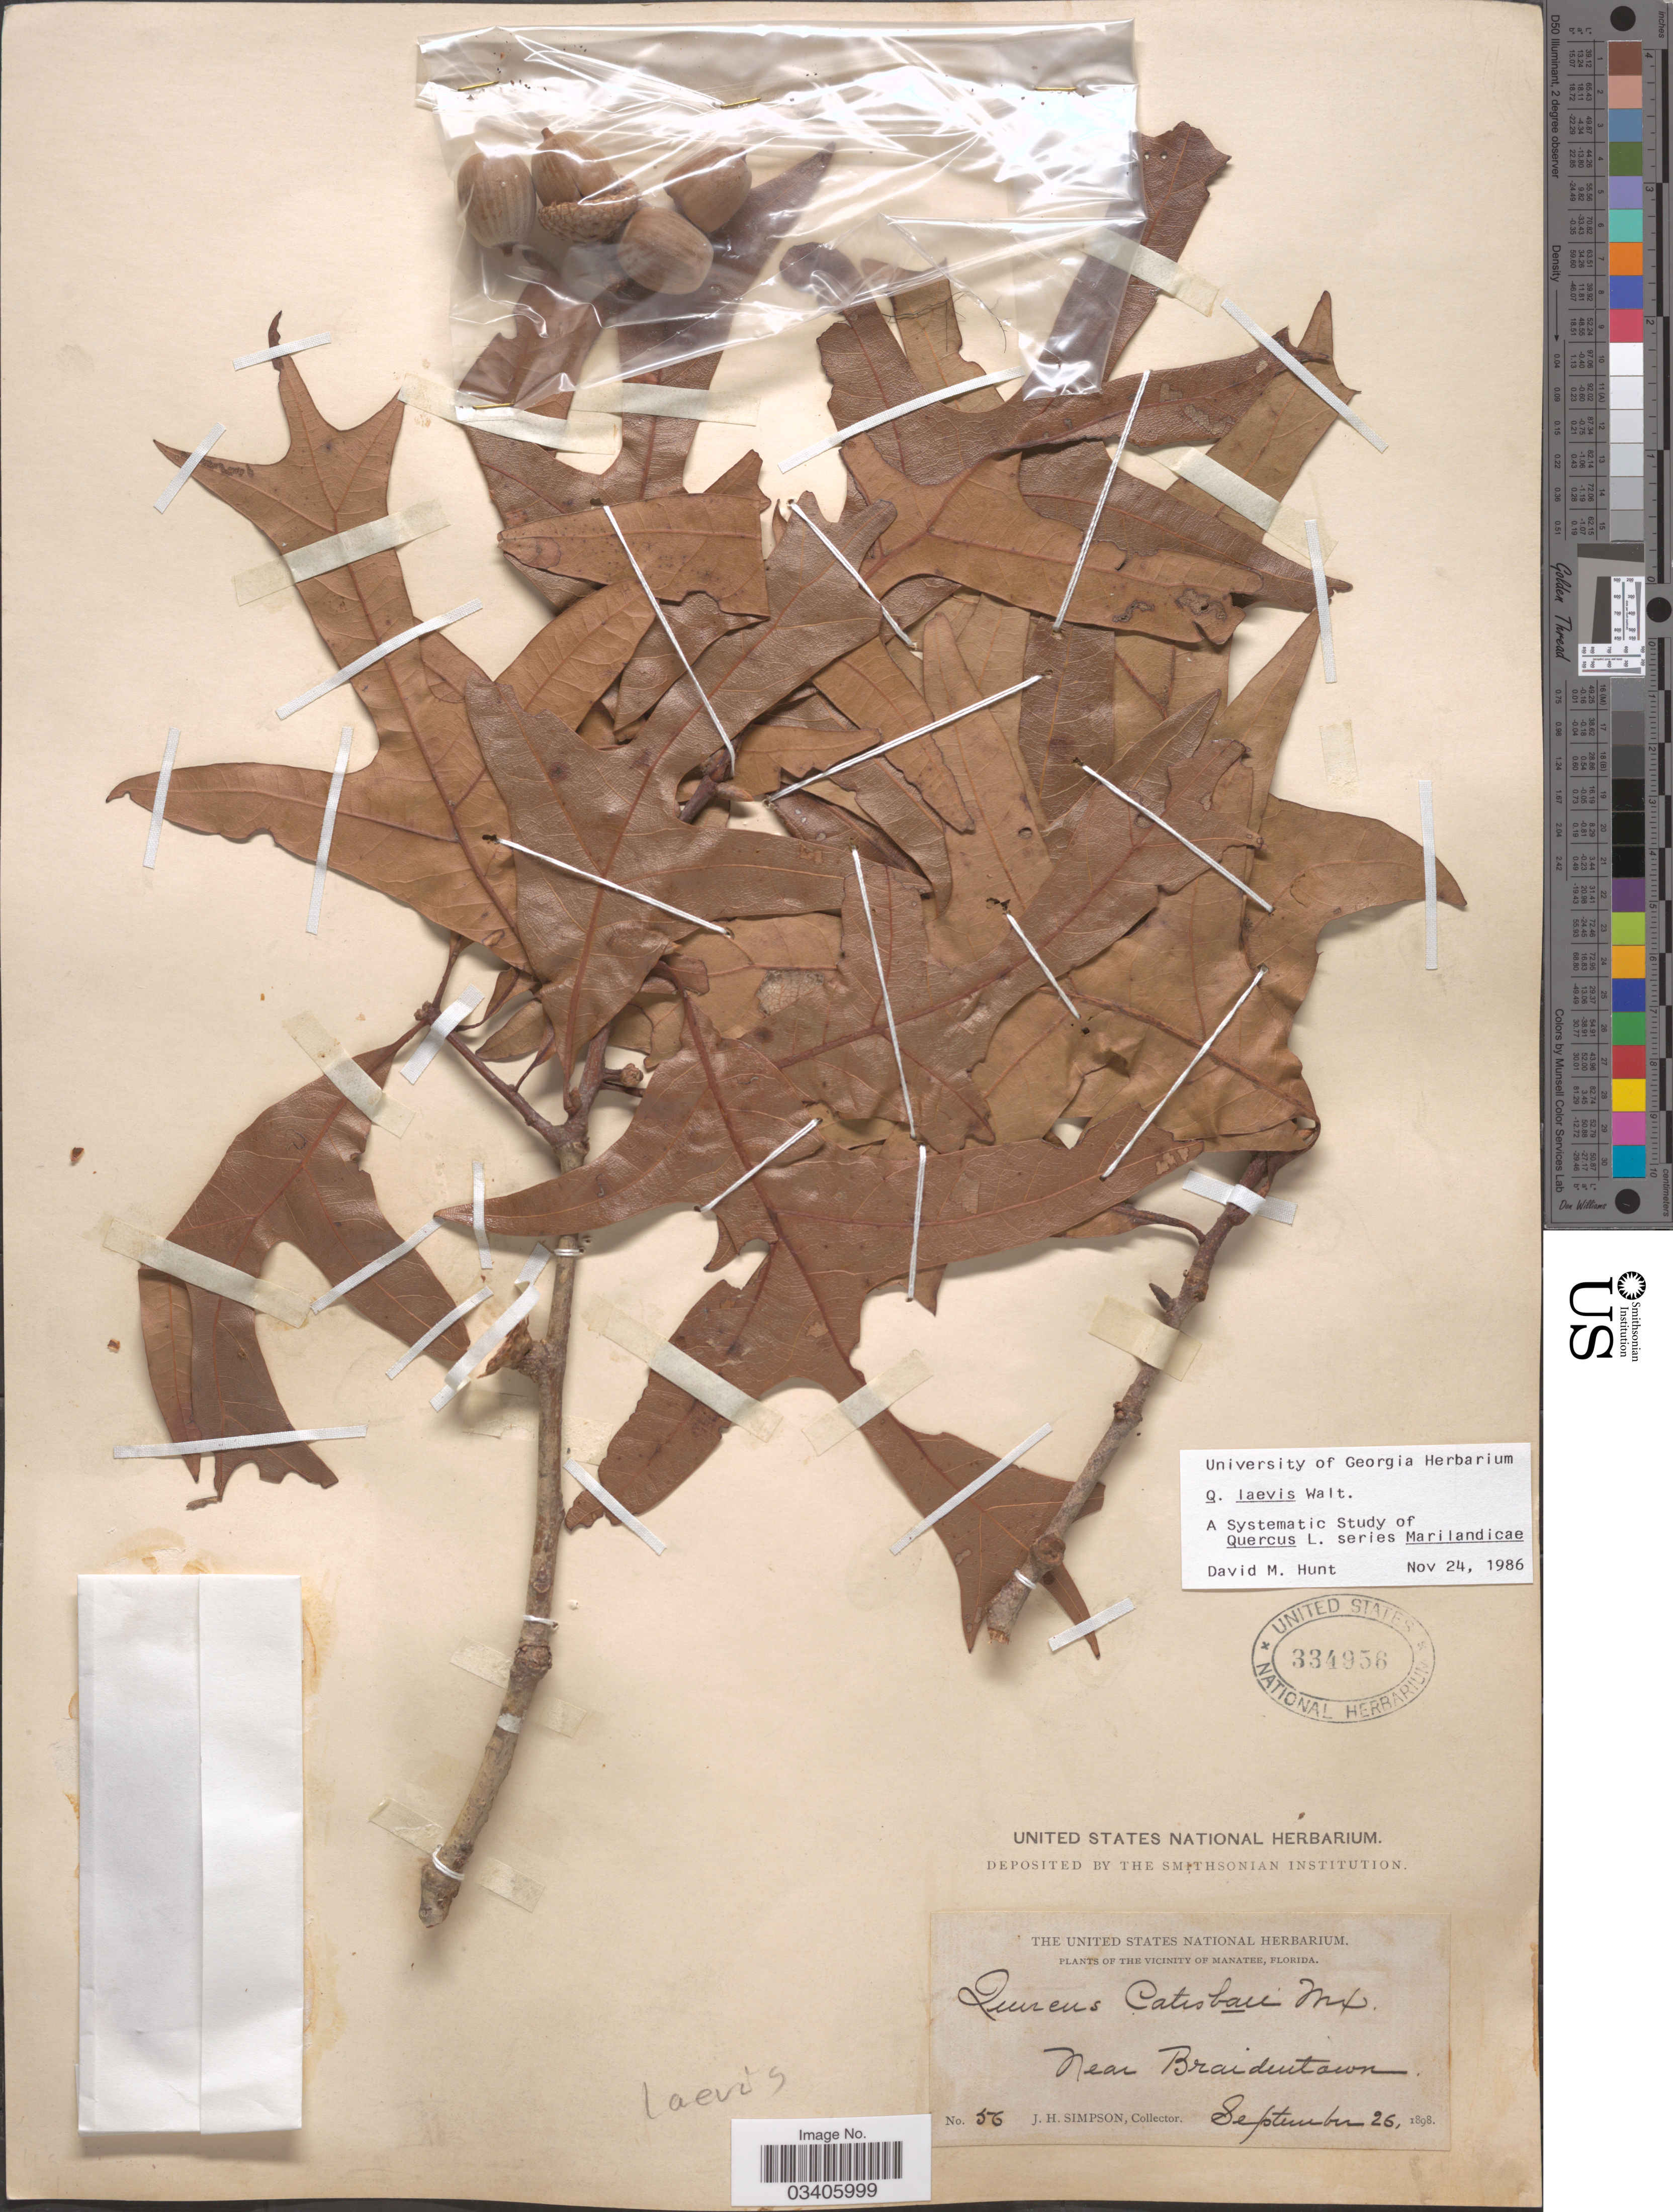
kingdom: Plantae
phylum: Tracheophyta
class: Magnoliopsida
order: Fagales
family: Fagaceae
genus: Quercus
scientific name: Quercus laevis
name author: Walter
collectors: J. H. Simpson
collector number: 56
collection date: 1898-09-26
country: United States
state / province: Florida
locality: The vicinity of Manatee. Near Braidentown.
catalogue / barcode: US 334956